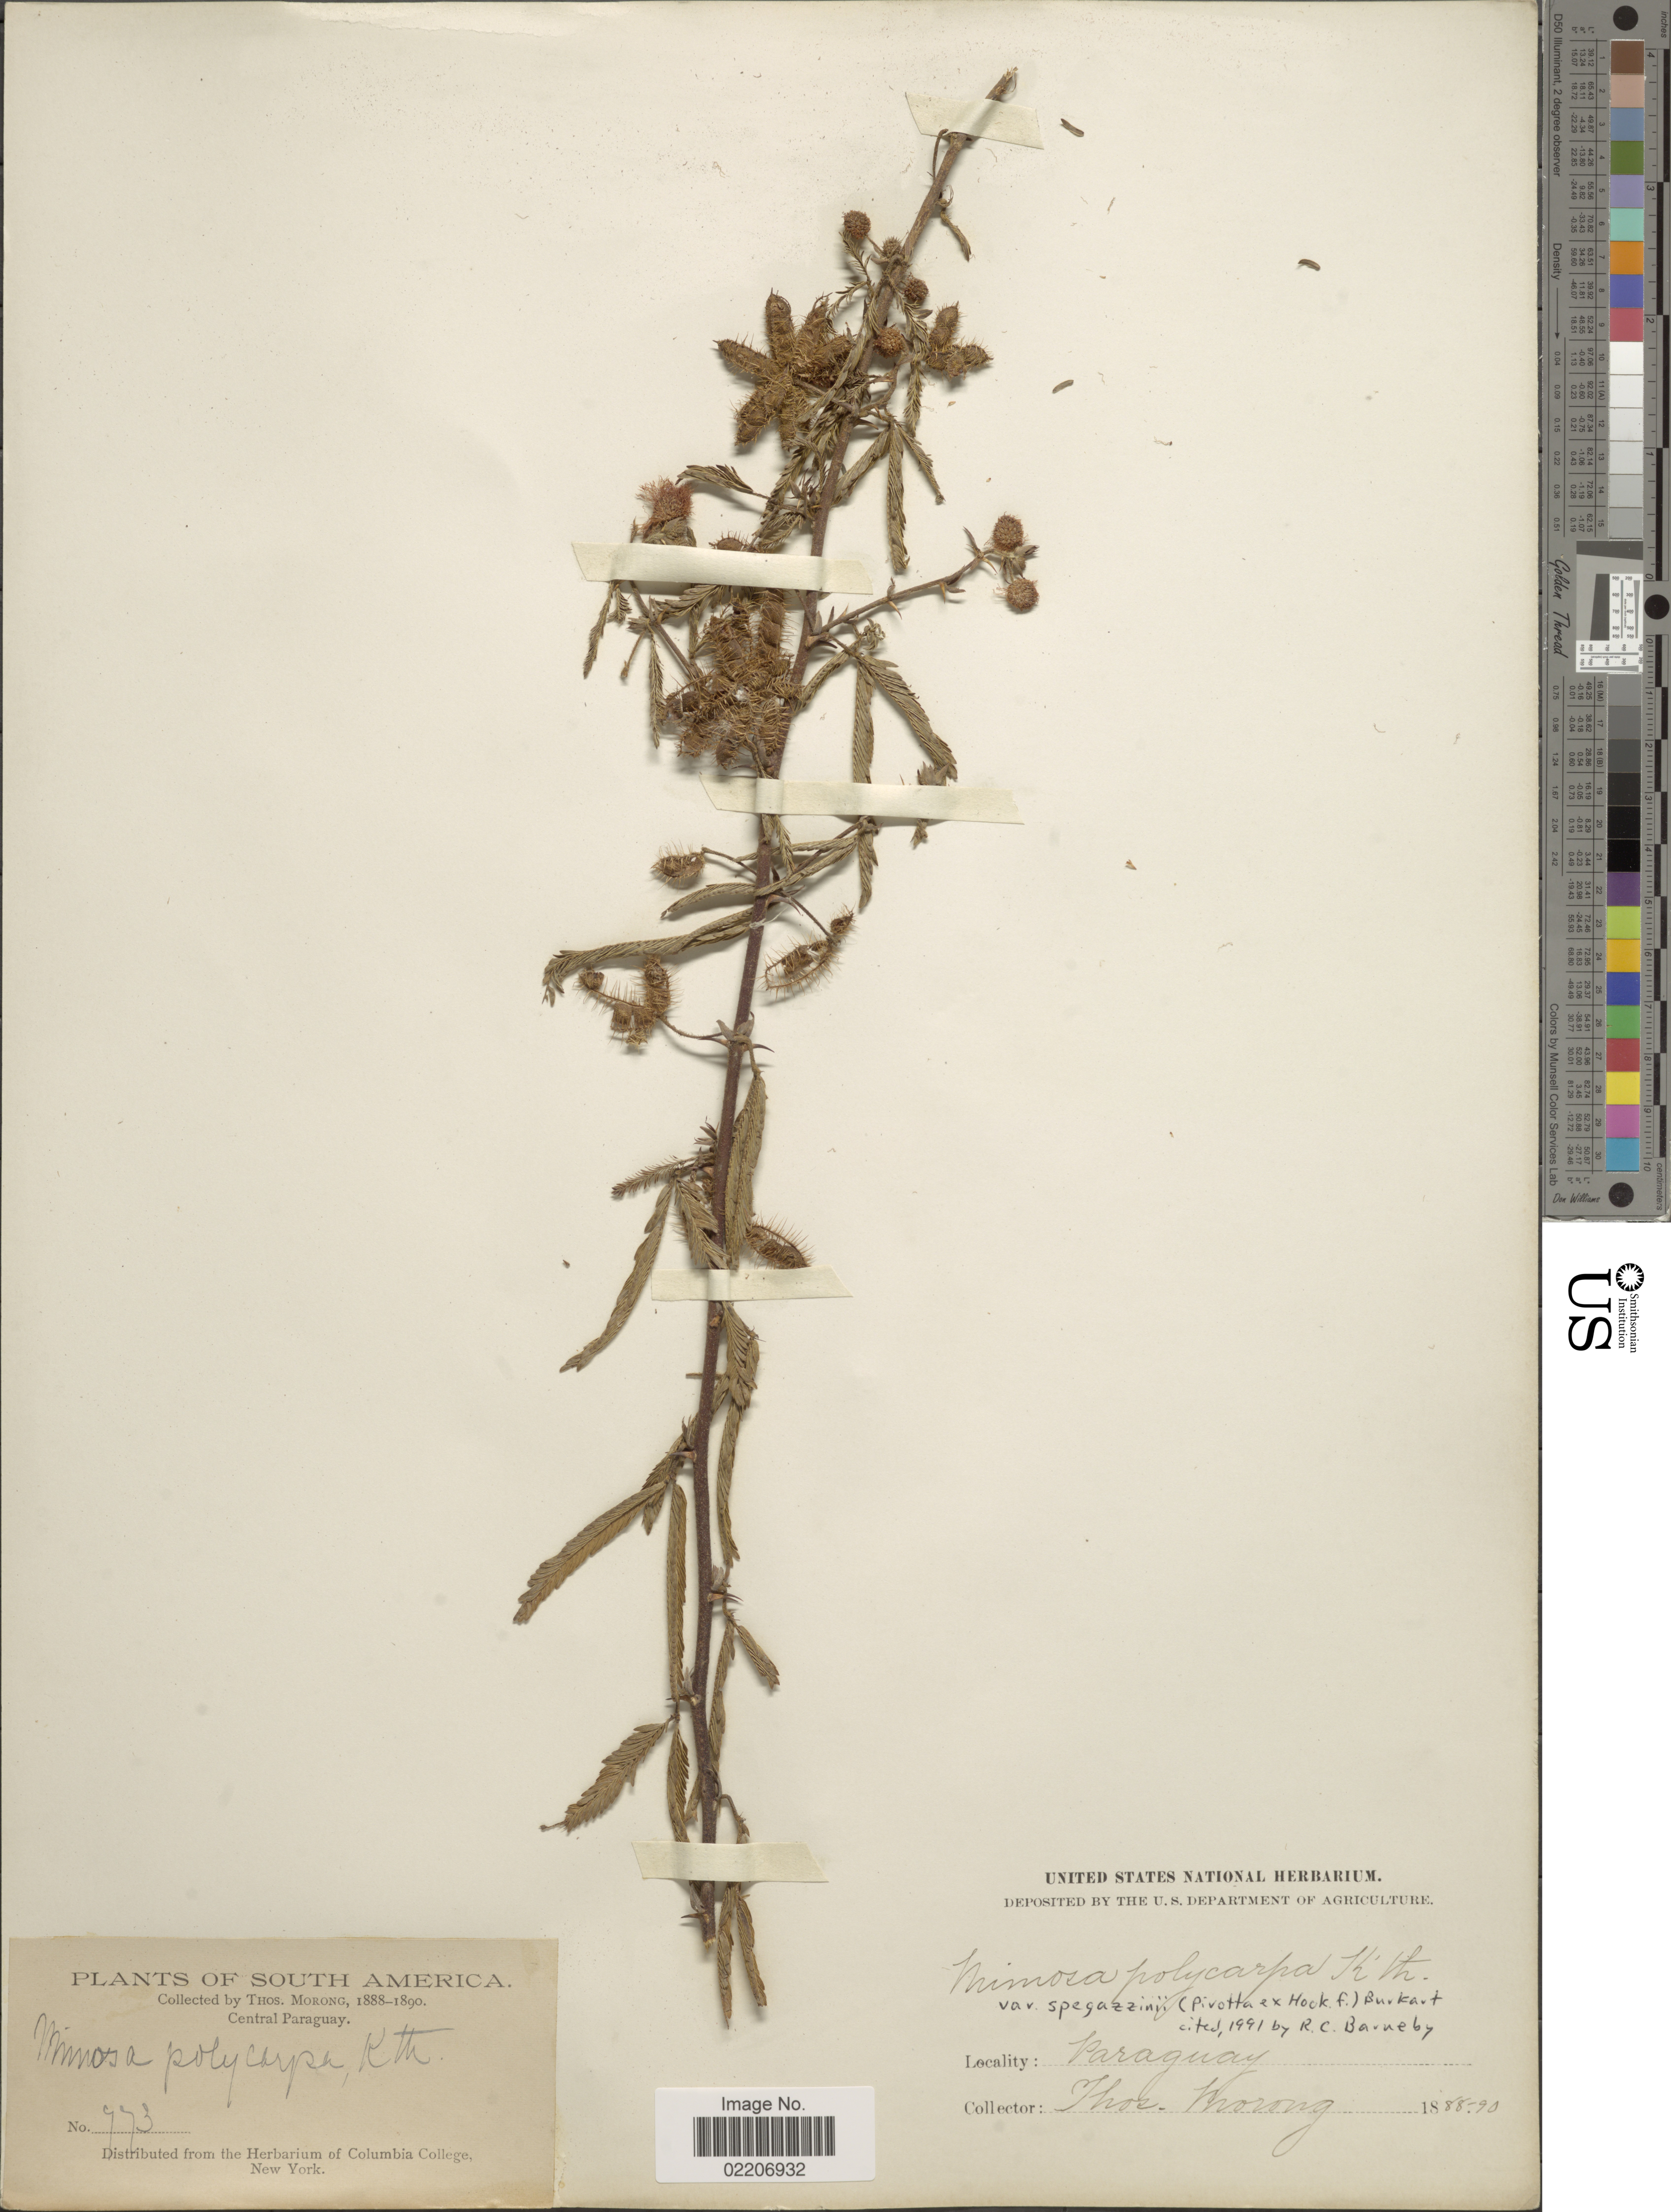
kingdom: Plantae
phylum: Tracheophyta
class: Magnoliopsida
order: Fabales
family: Fabaceae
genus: Mimosa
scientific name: Mimosa polycarpa var. spegazzinii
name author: (Pirotta) Burkart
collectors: ex herb. T. Morong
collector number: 773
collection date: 1888/1890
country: Paraguay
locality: South America, Central Paraguay